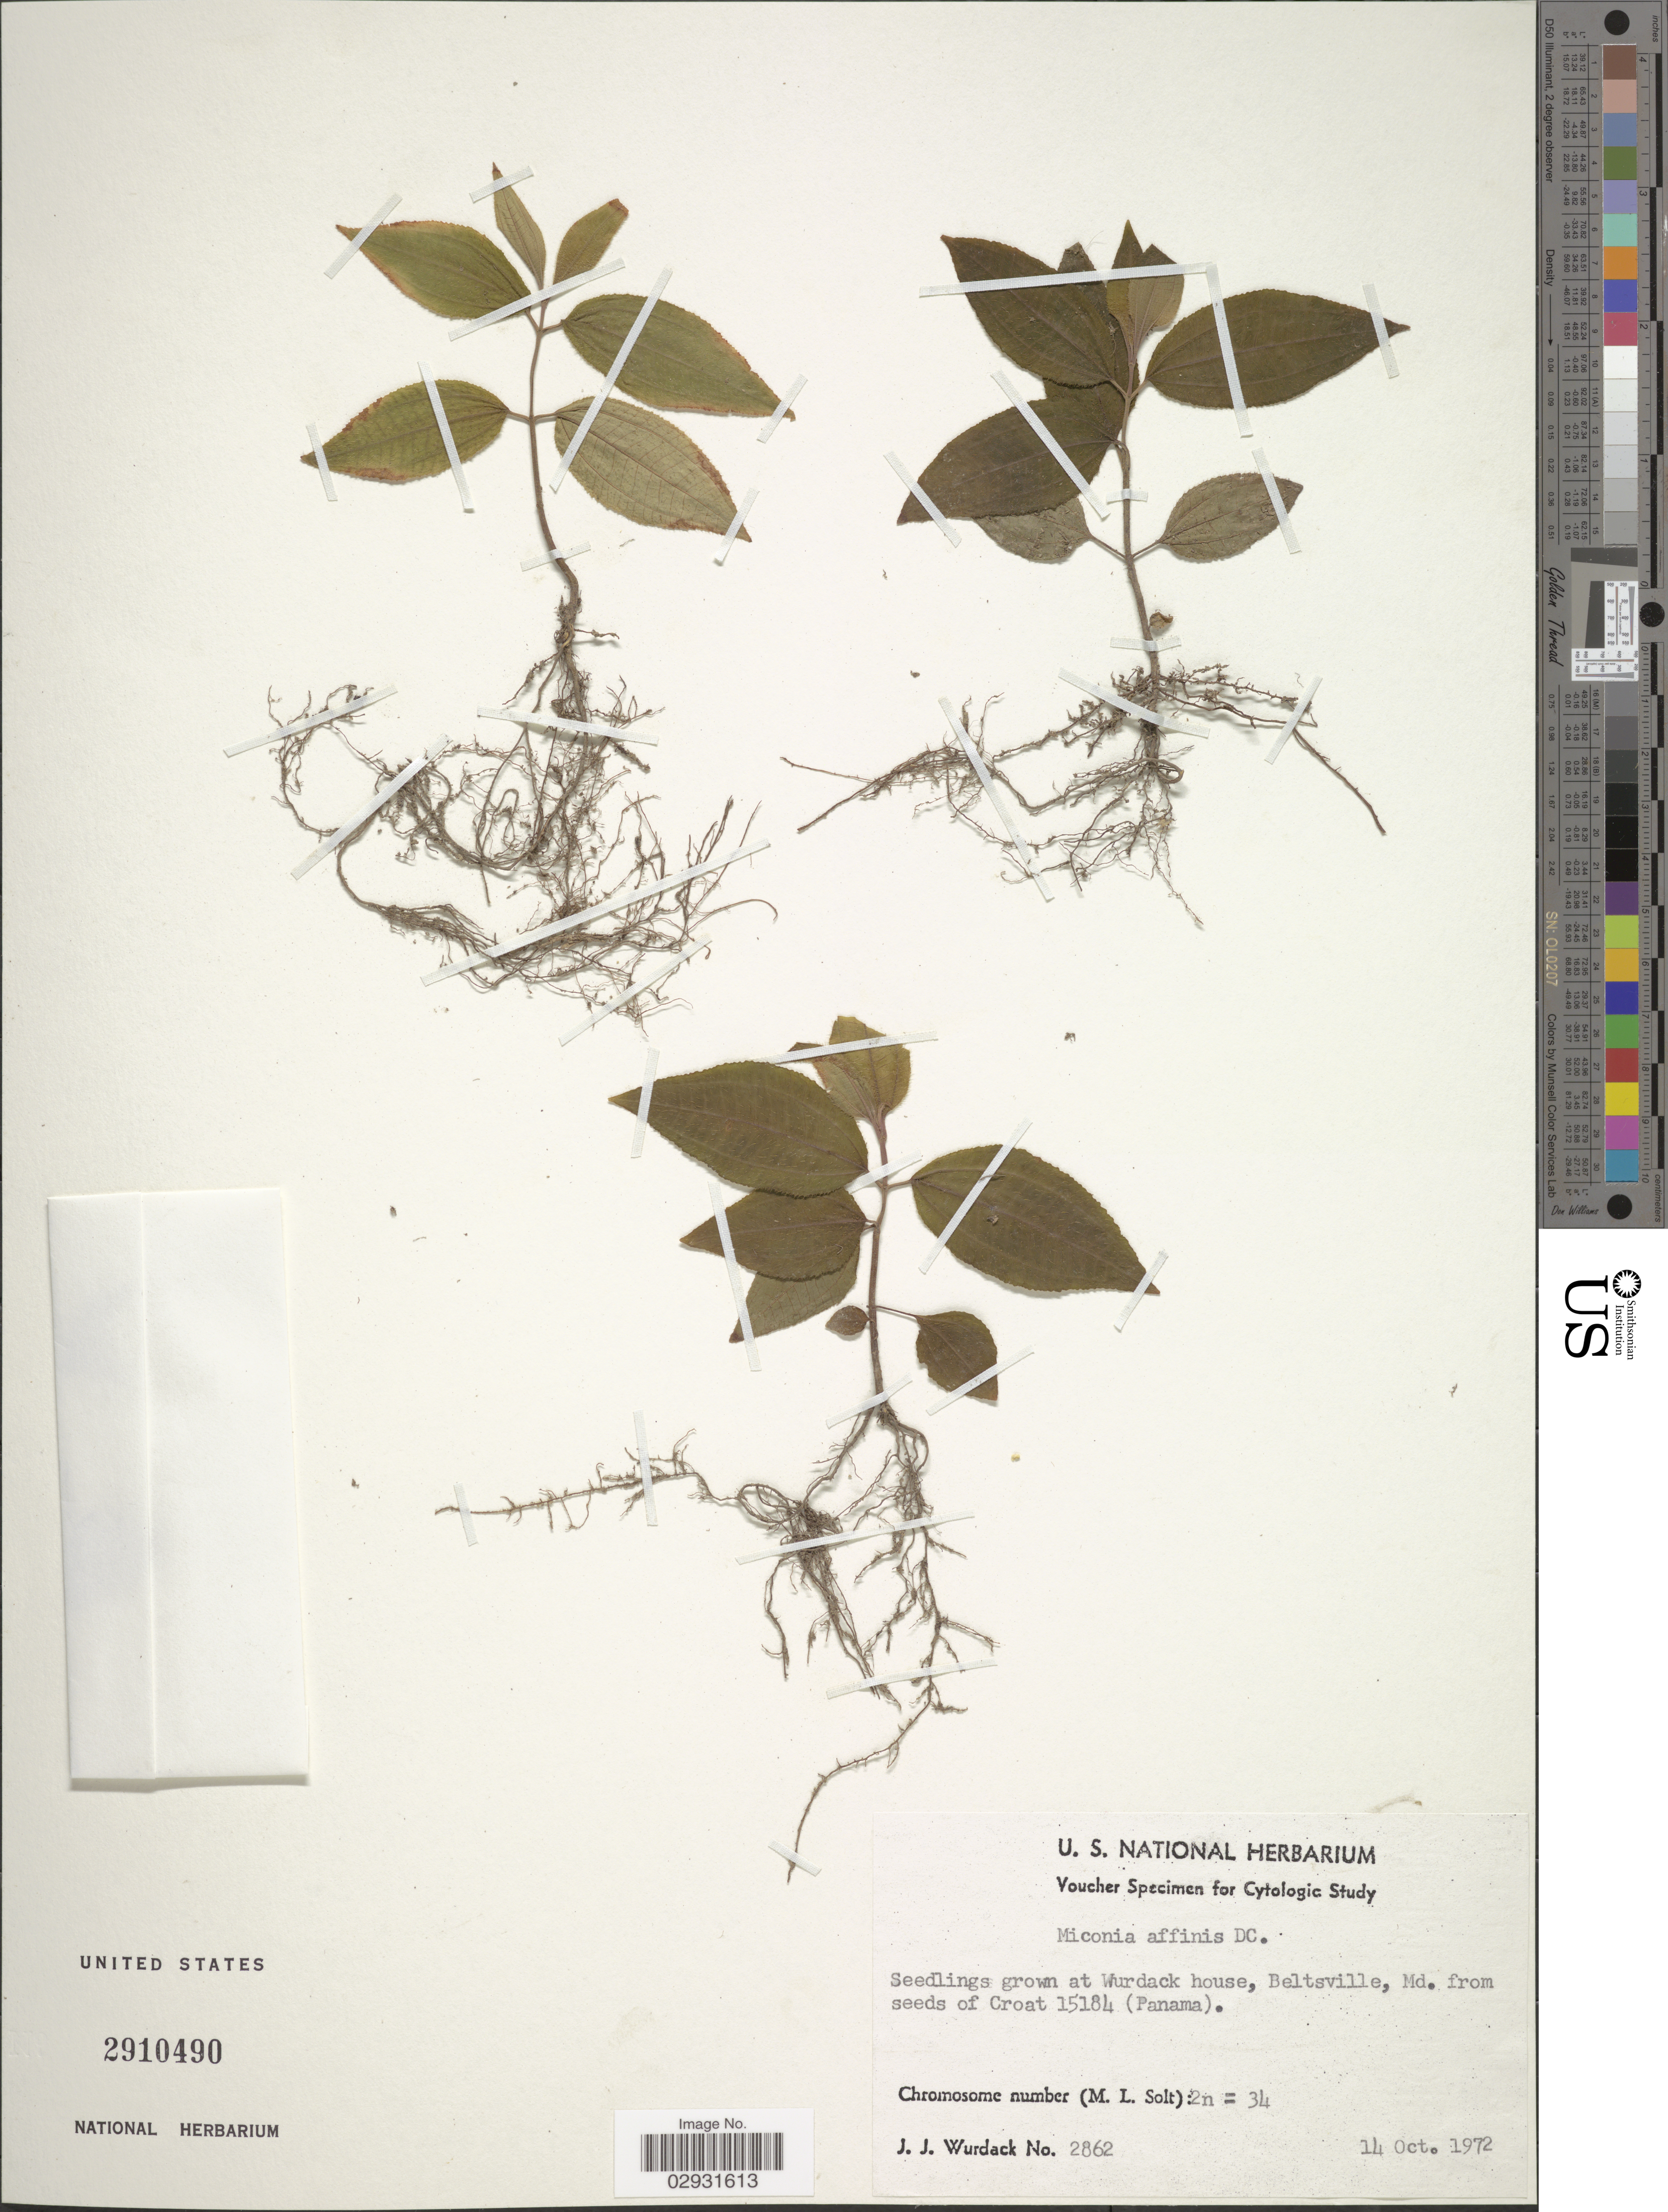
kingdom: Plantae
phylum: Tracheophyta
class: Magnoliopsida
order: Myrtales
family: Melastomataceae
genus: Miconia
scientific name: Miconia affinis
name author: DC.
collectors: J. J. Wurdack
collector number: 2862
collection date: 1972-10-14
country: United States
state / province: Maryland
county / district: Prince George's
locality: Seedling grown at Wurdack house, Beltsville.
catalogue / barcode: US 2910490